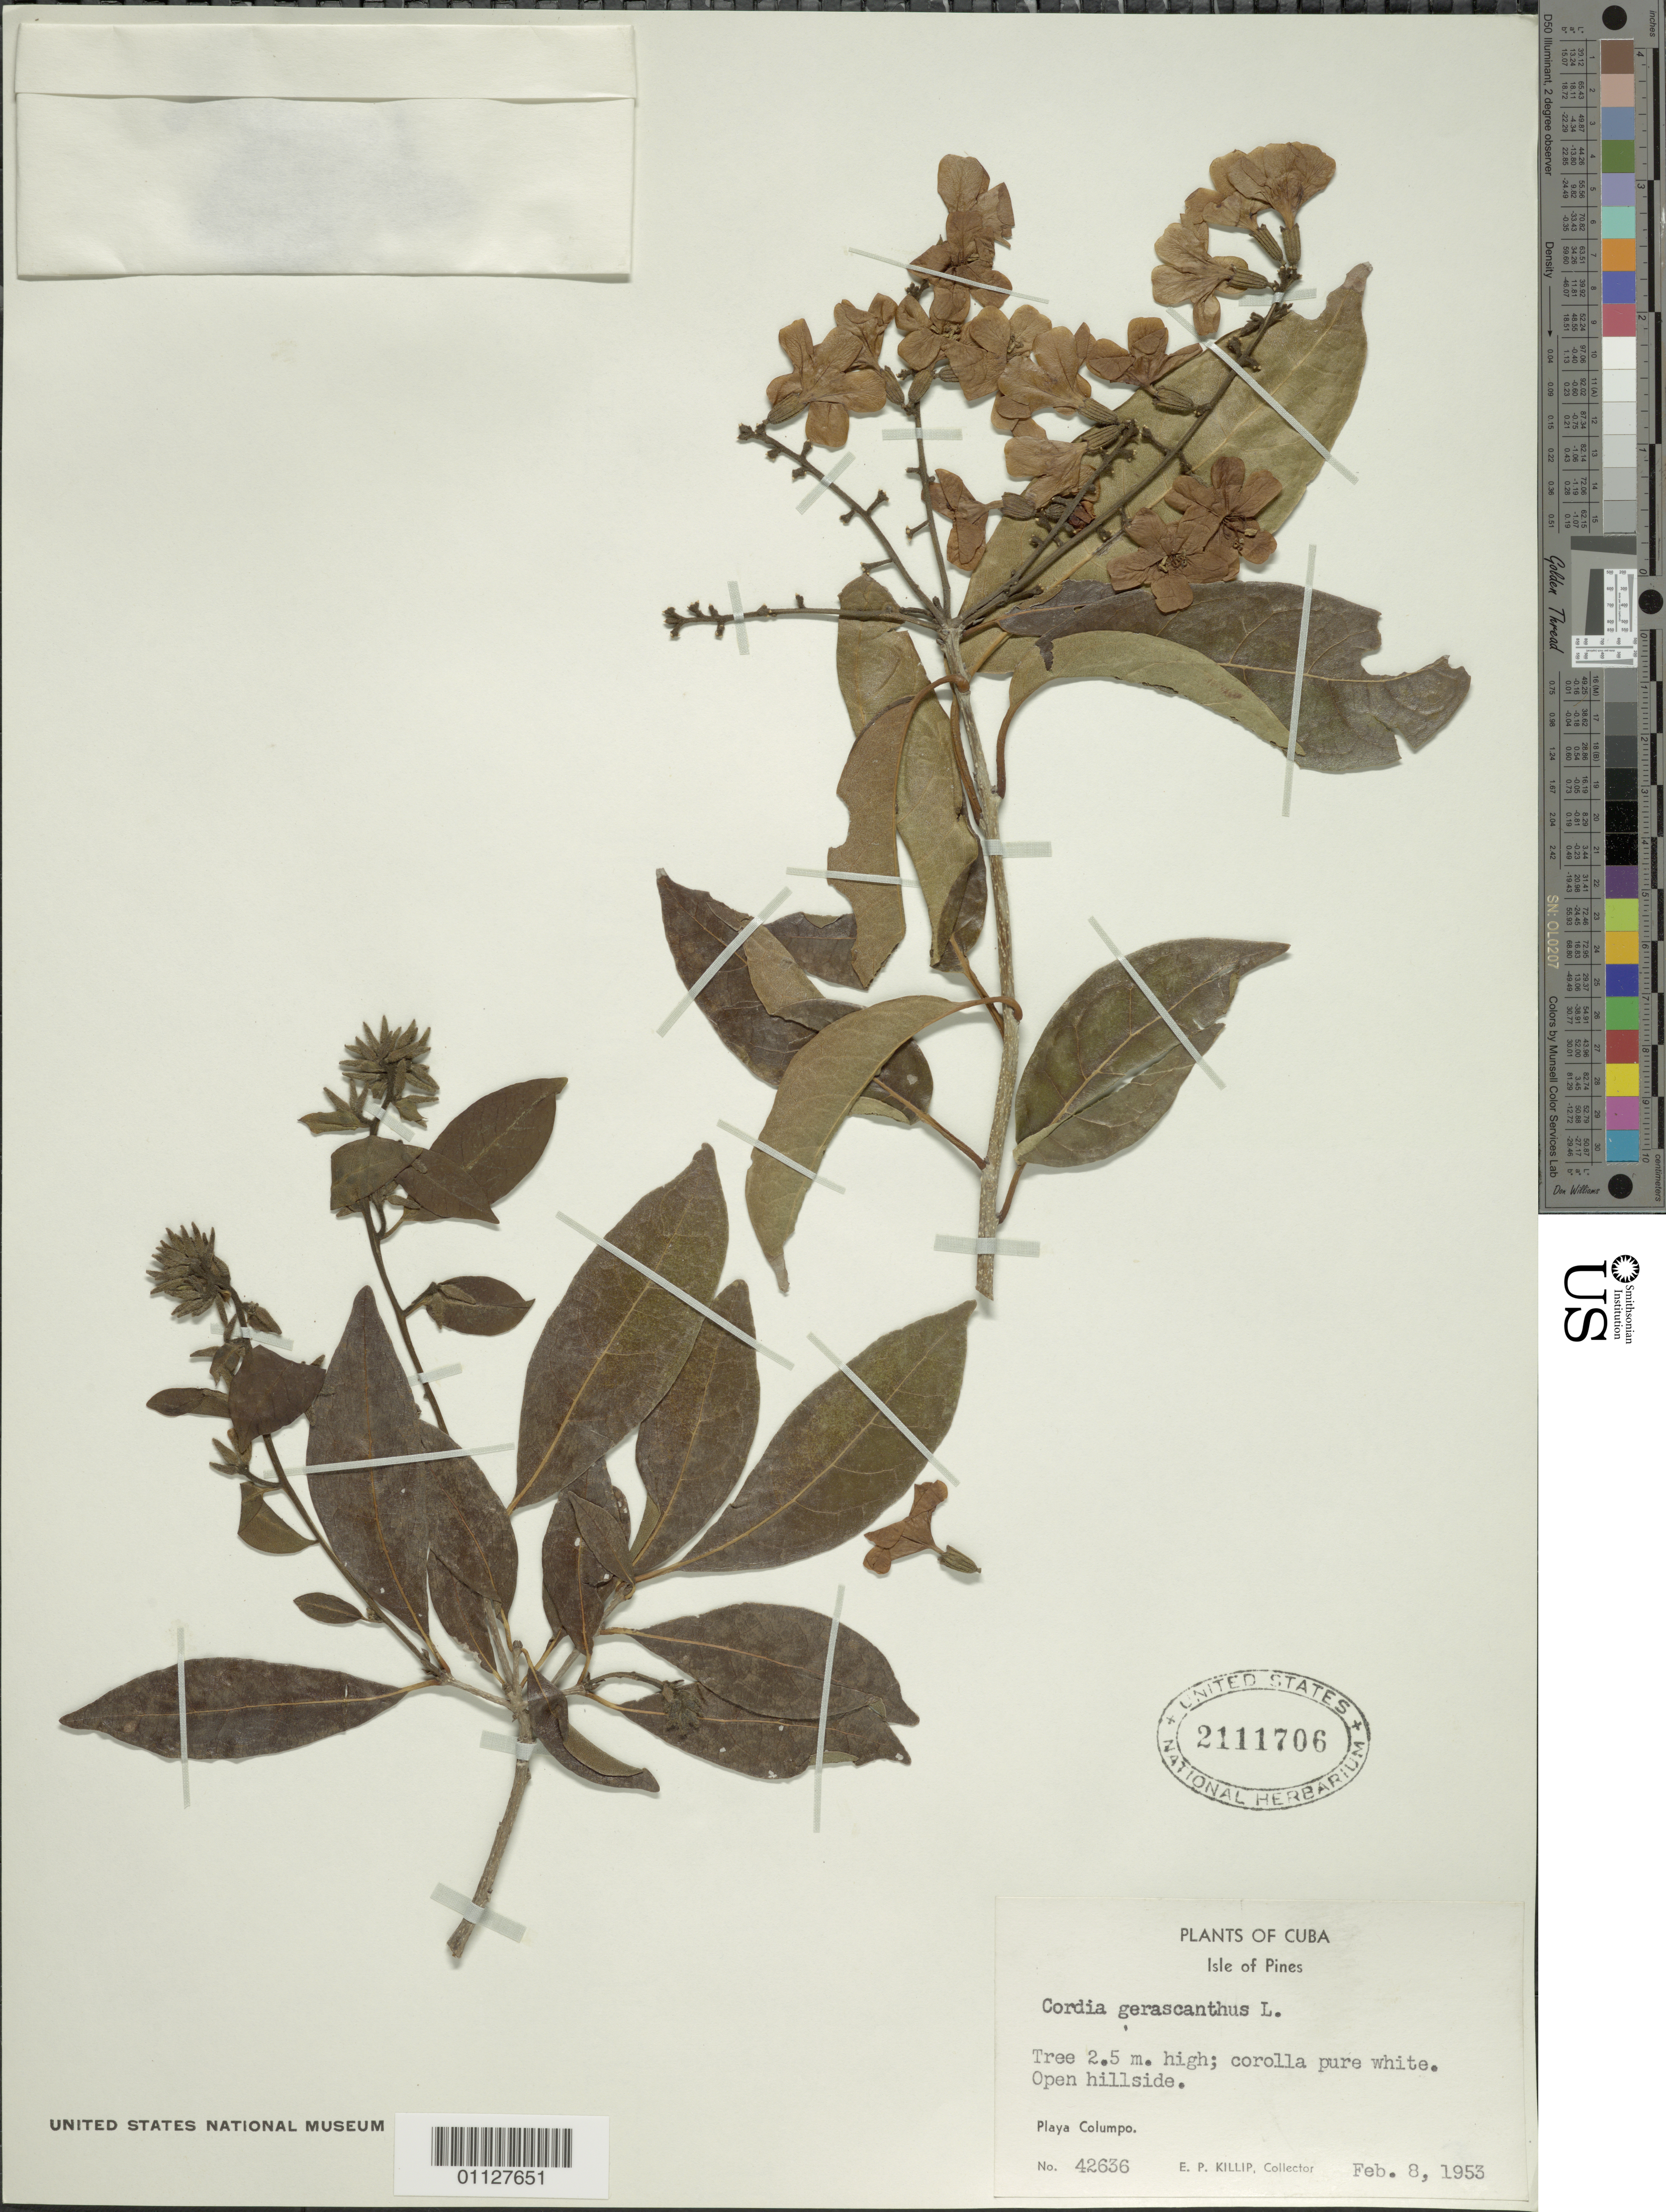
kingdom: Plantae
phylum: Tracheophyta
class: Magnoliopsida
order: Boraginales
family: Cordiaceae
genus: Cordia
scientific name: Cordia gerascanthus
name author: L.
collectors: E. P. Killip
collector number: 42636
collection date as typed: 08 Feb 1953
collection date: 1953-02-08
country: Cuba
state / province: Isla de La Juventud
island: Isla de la Juventud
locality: Playa Columpo Open hillside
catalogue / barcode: US 2111706